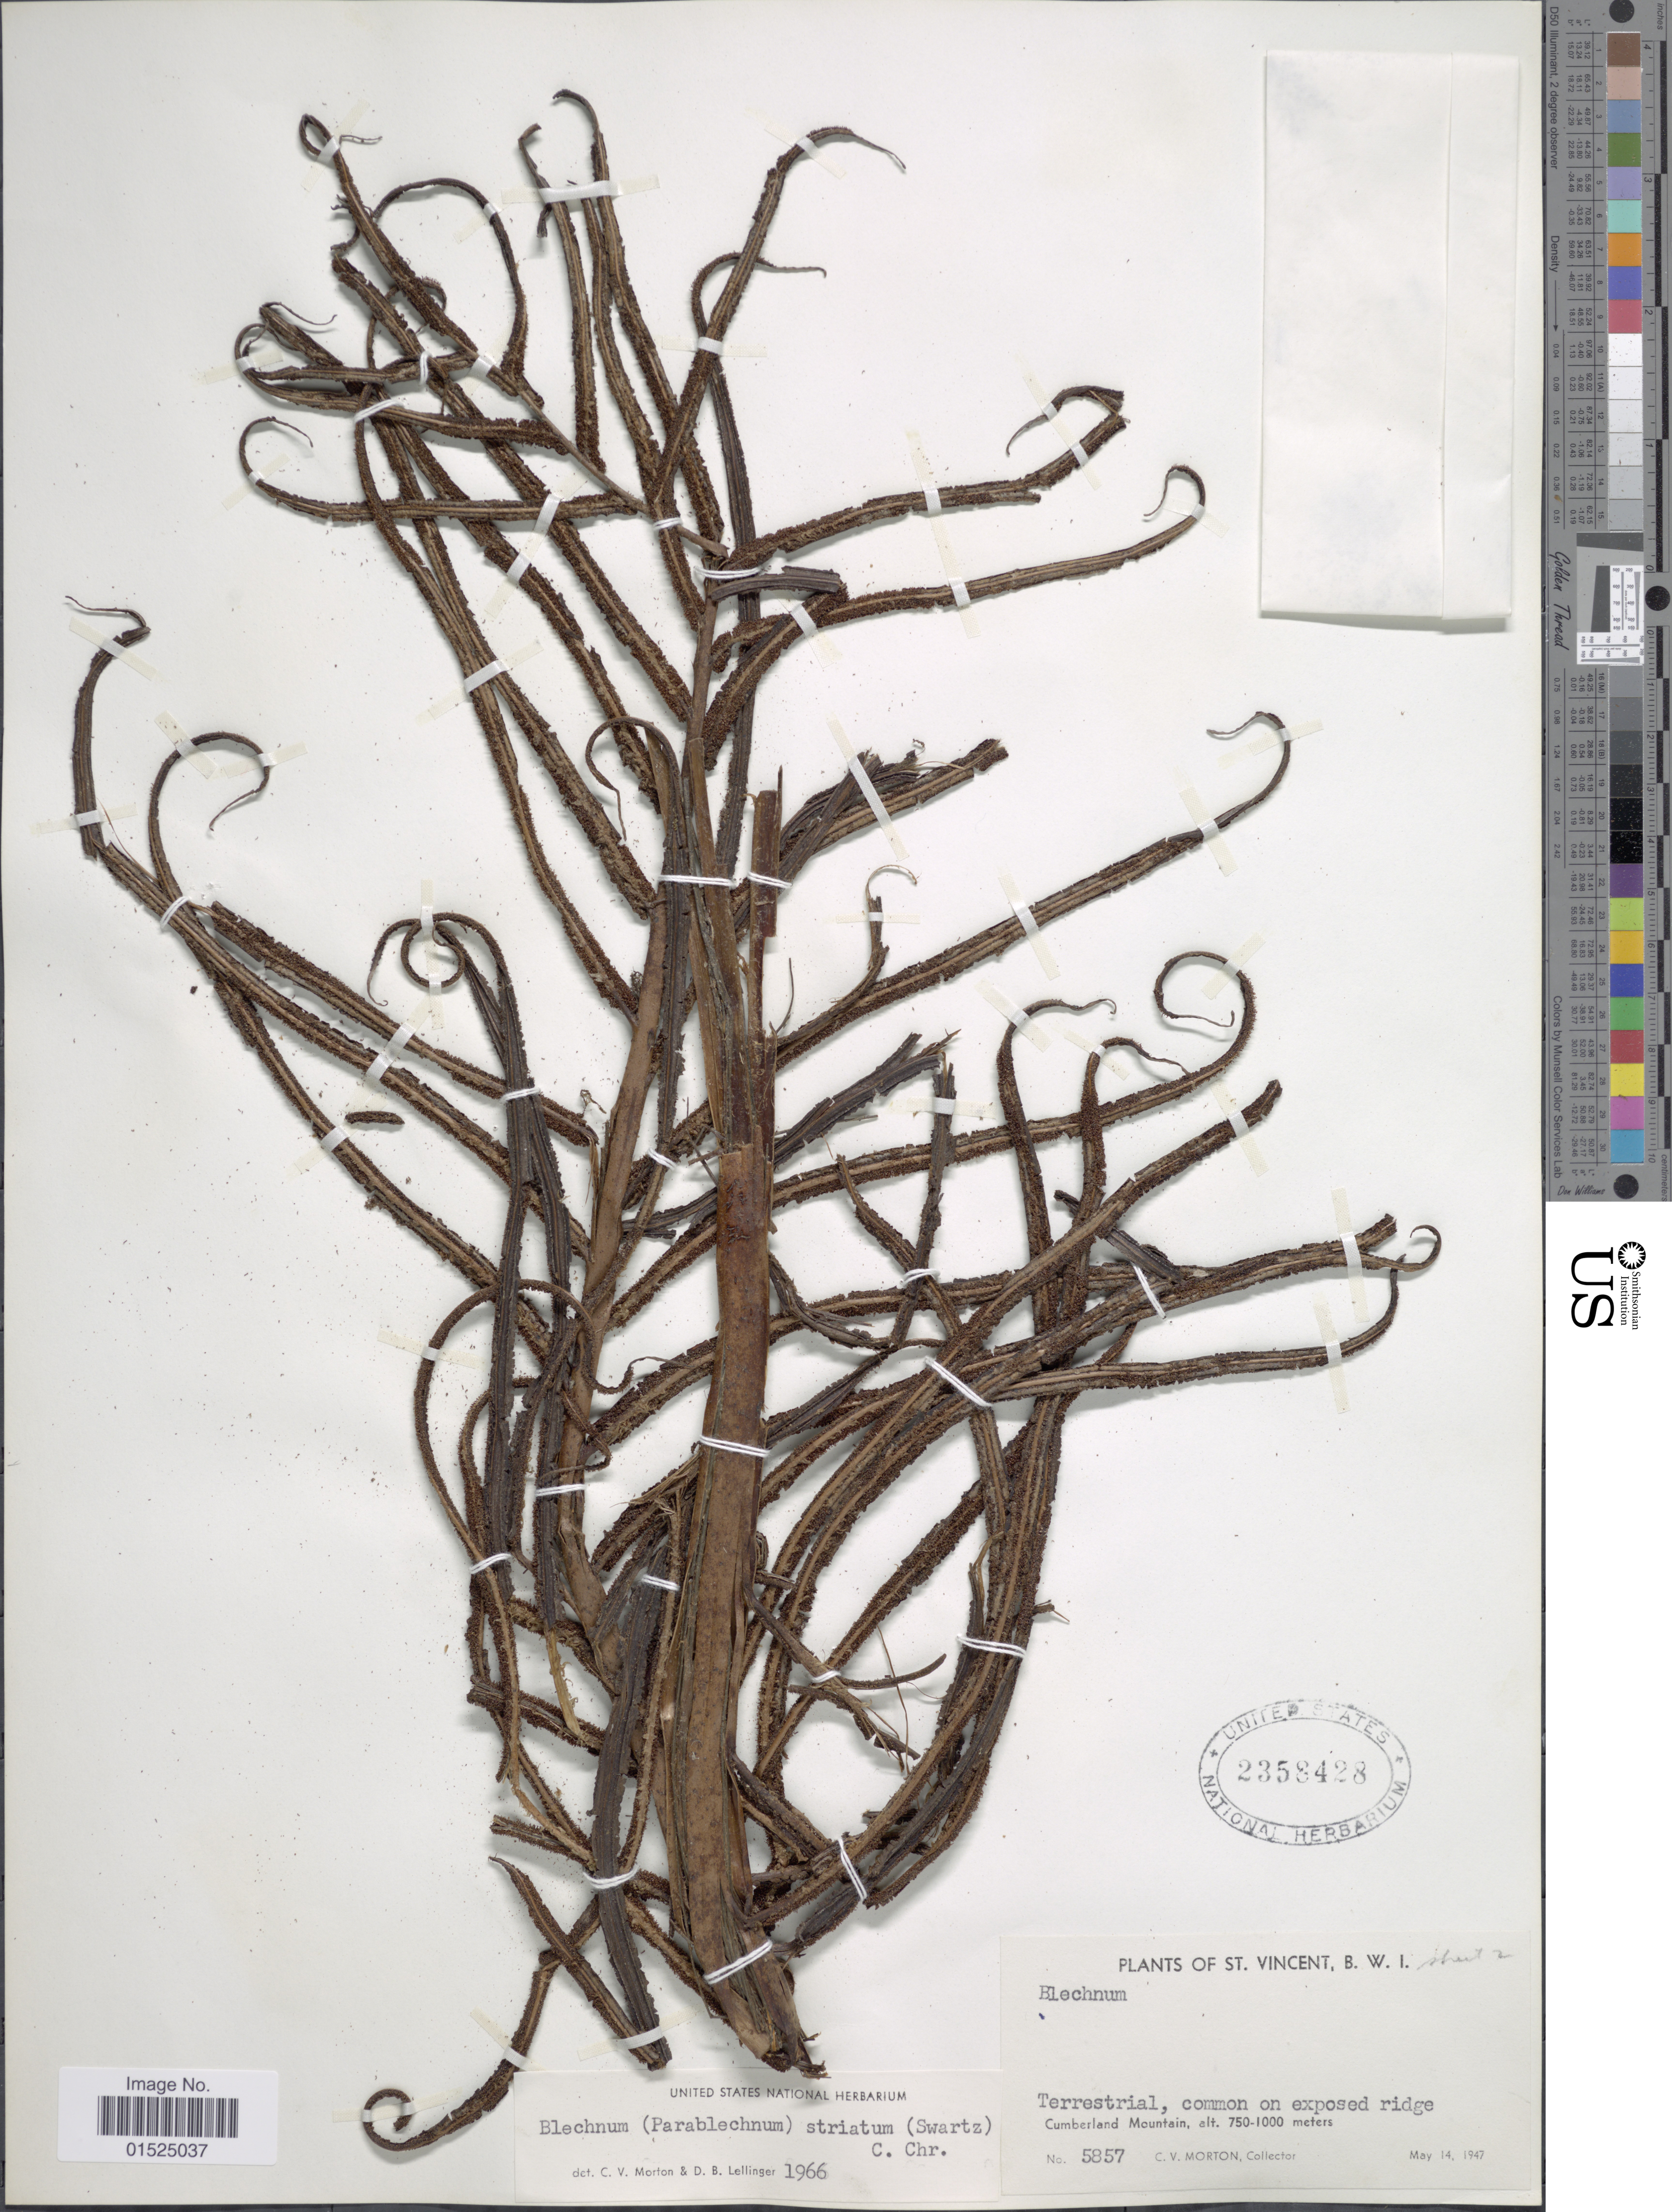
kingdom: Plantae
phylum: Tracheophyta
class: Polypodiopsida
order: Polypodiales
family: Blechnaceae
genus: Blechnum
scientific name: Blechnum ryanii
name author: Hieron.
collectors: C. V. Morton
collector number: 5857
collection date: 1947-05-14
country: St. Vincent - Grenadines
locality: Cumberland Mountain. St. Vincent B. W. I.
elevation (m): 750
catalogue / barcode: US 2358428